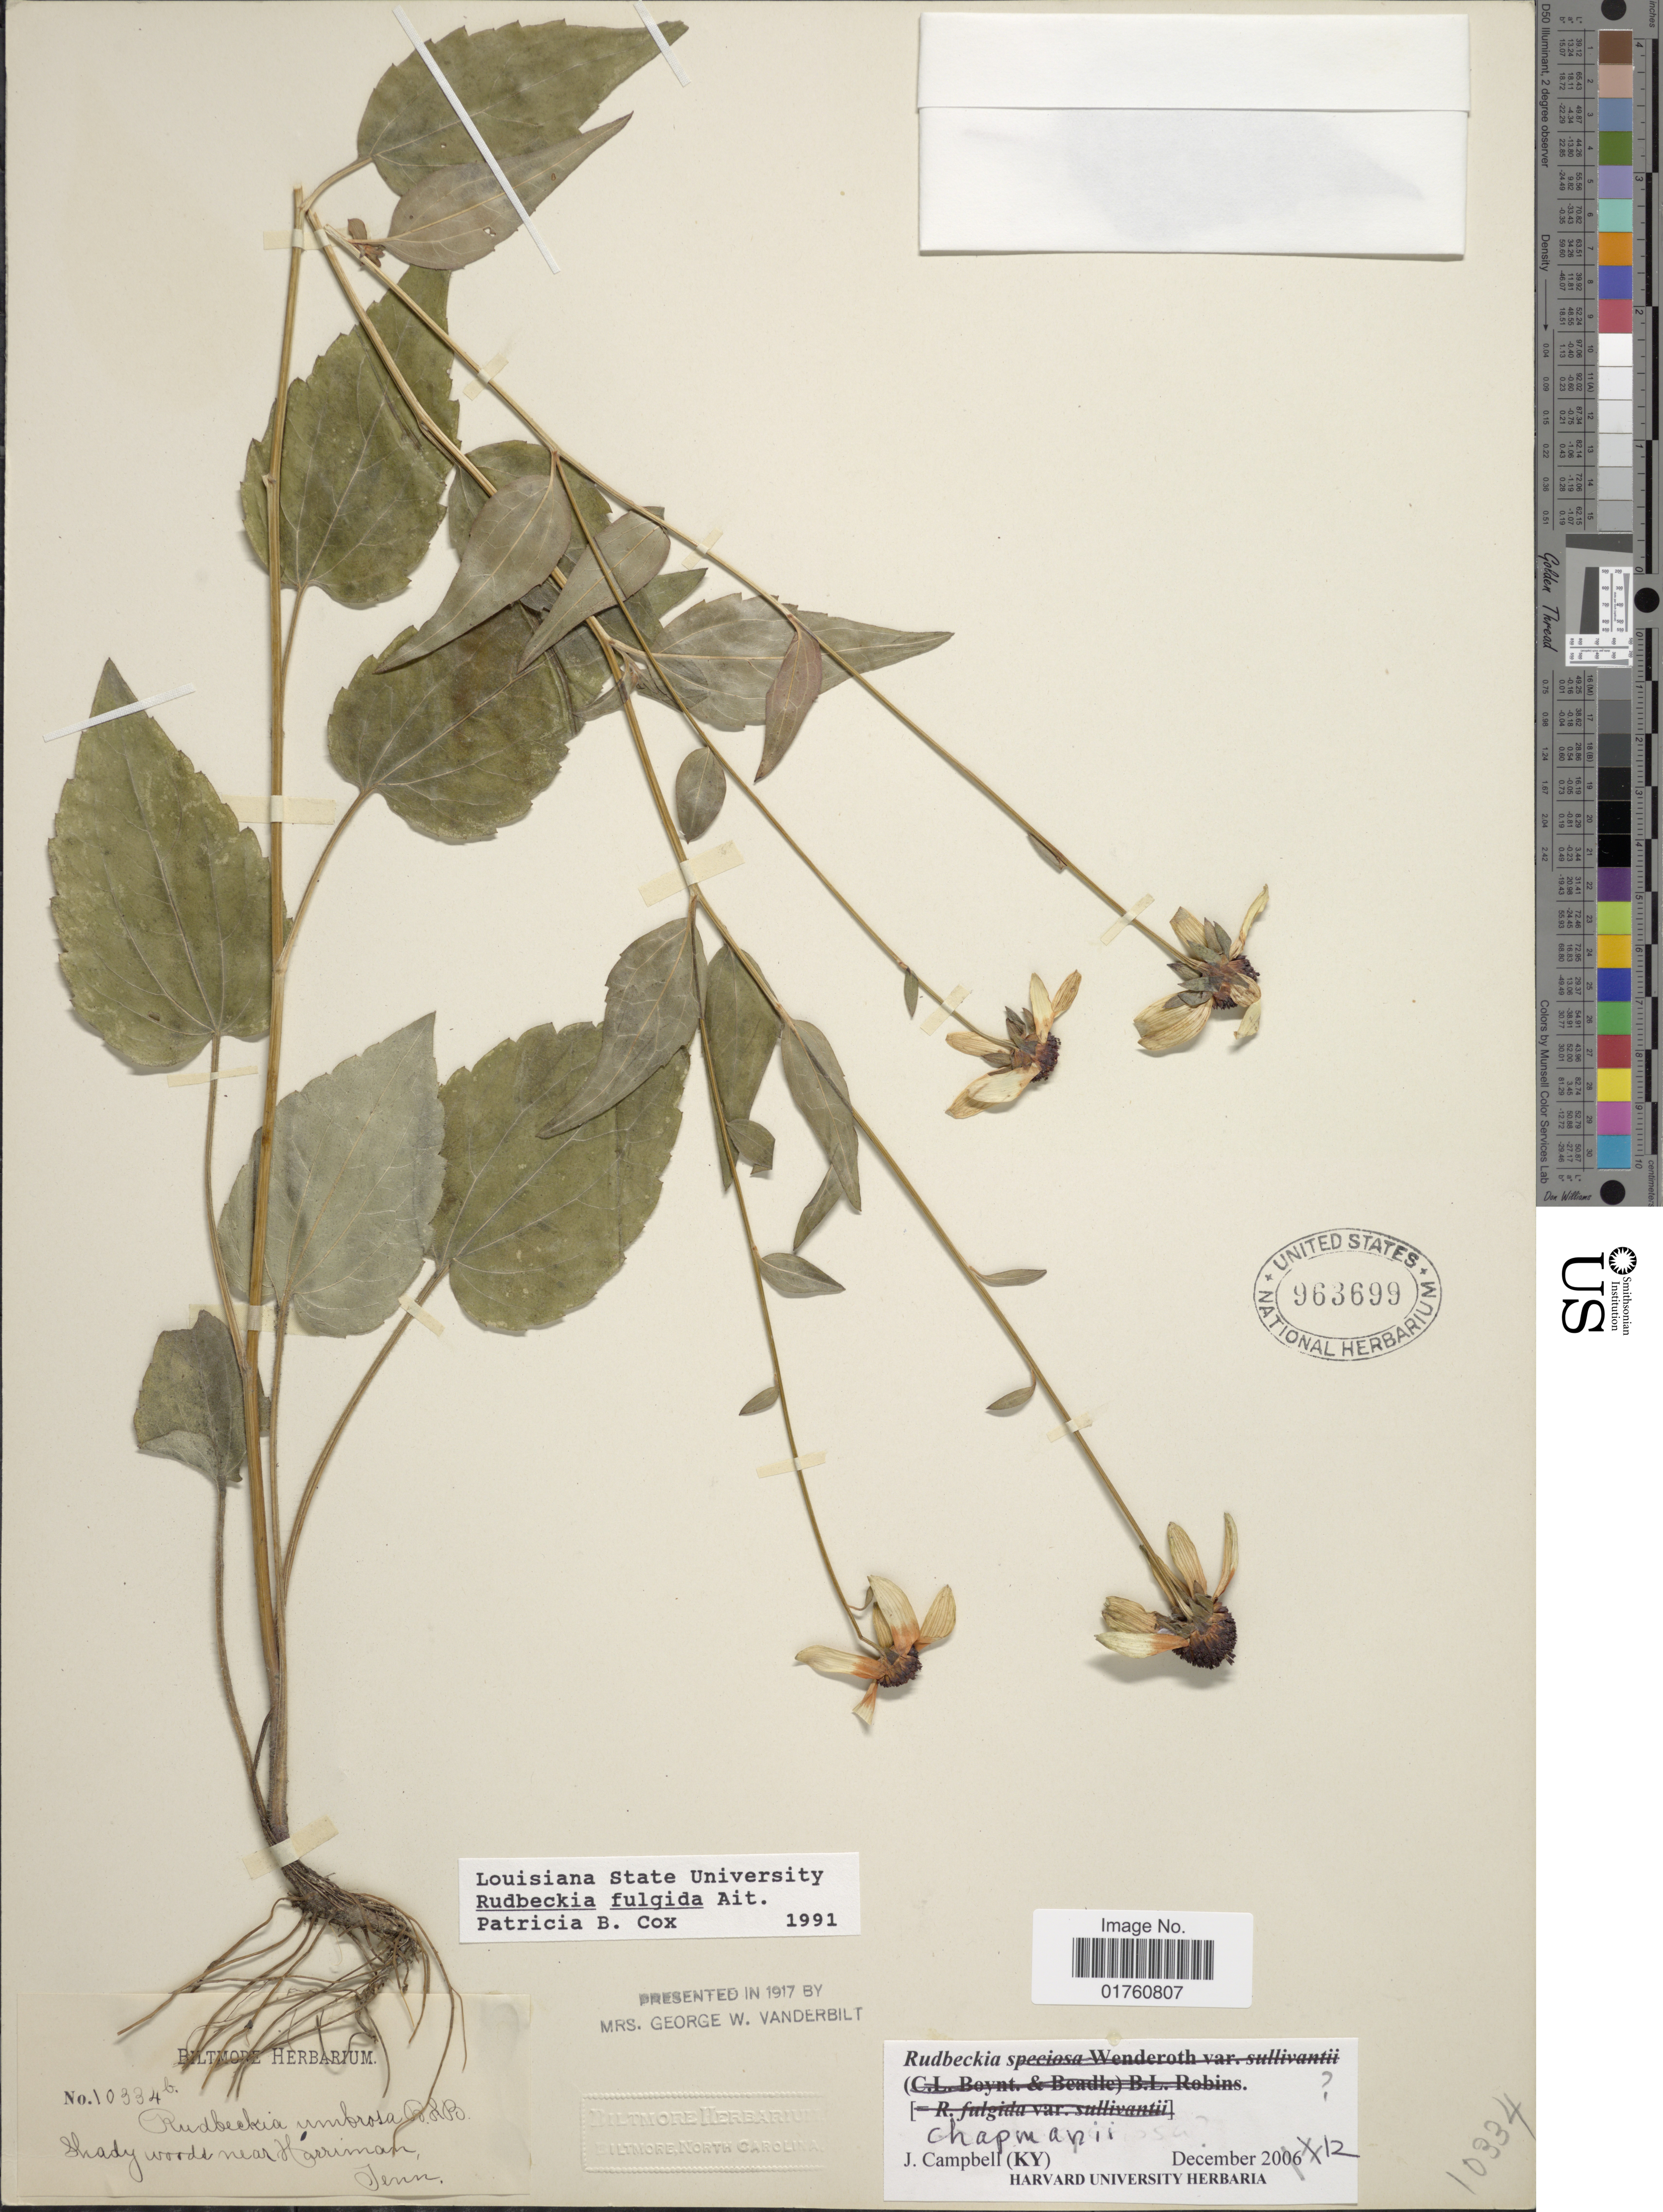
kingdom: Plantae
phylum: Tracheophyta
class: Magnoliopsida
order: Asterales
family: Asteraceae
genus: Rudbeckia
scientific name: Rudbeckia fulgida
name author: Aiton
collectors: ex herb. Biltmore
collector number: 10334b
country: United States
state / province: Tennessee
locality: Shady woods near Harriman, Tenn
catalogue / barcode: US 963699